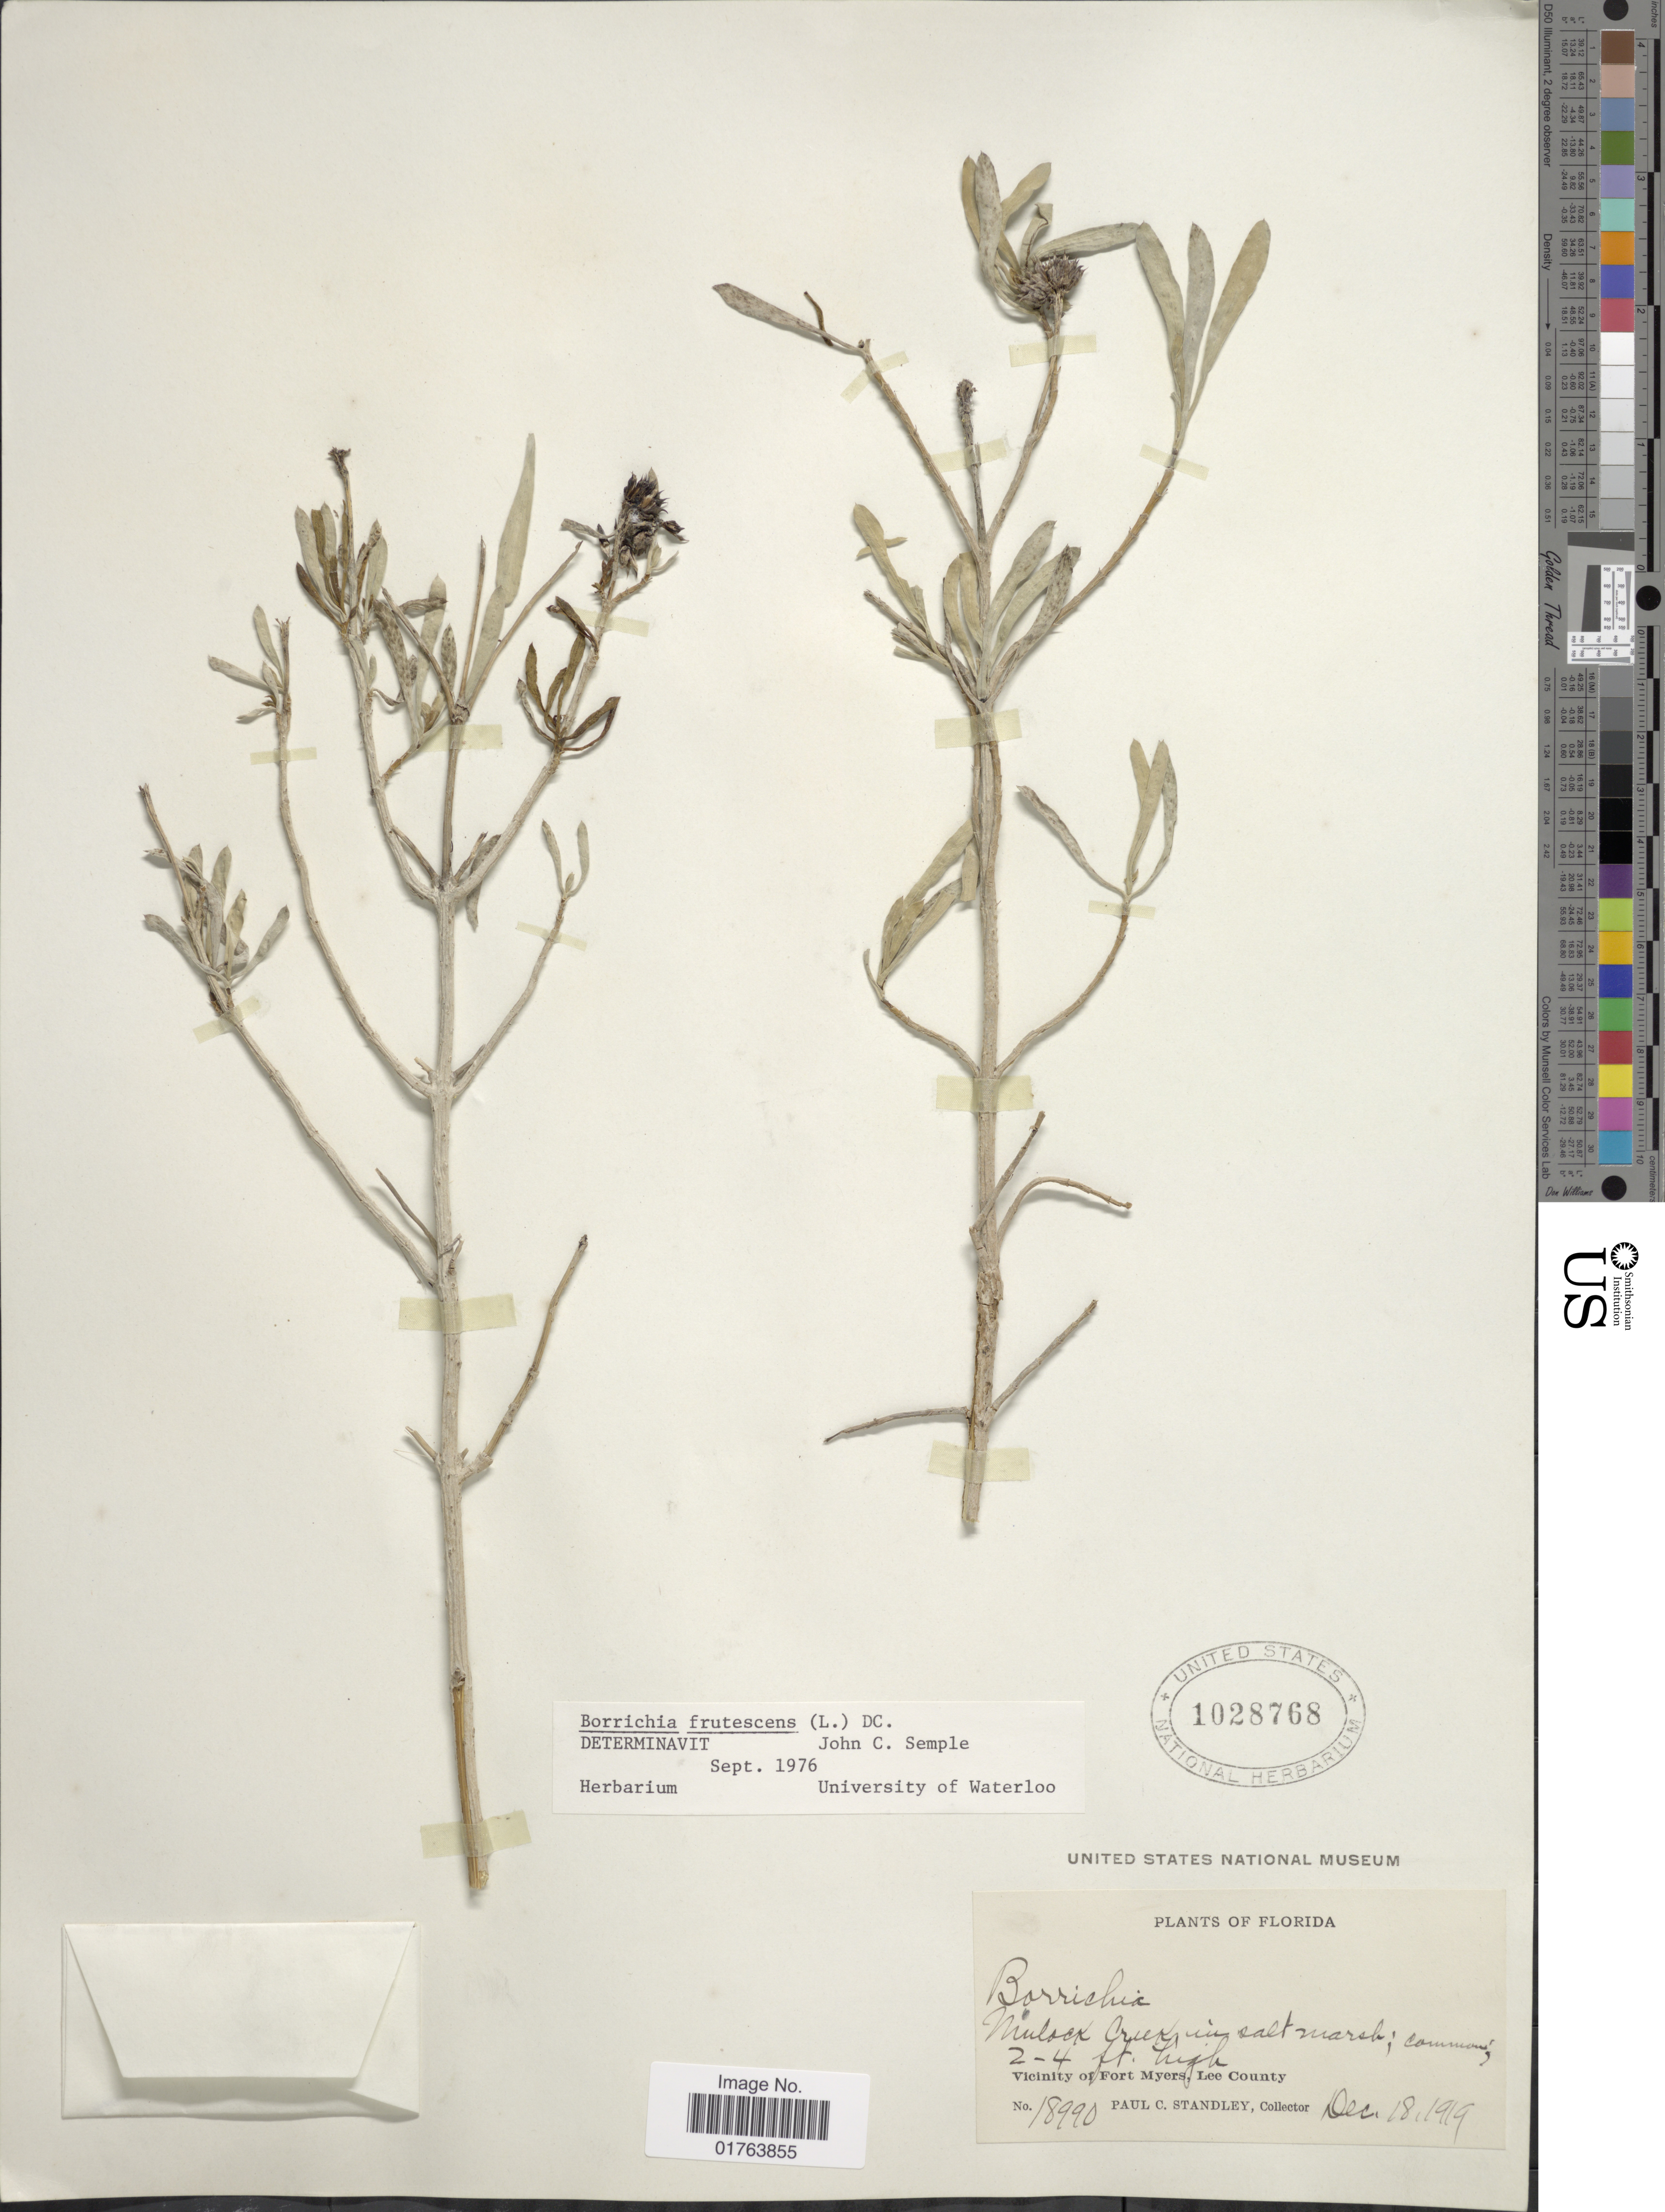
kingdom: Plantae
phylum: Tracheophyta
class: Magnoliopsida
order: Asterales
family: Asteraceae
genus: Borrichia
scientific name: Borrichia frutescens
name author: (L.) DC.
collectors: P. C. Standley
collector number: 18990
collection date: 1919-12-18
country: United States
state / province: Florida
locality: Vicinity of Fort Myers, Lee County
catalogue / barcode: US 1028768